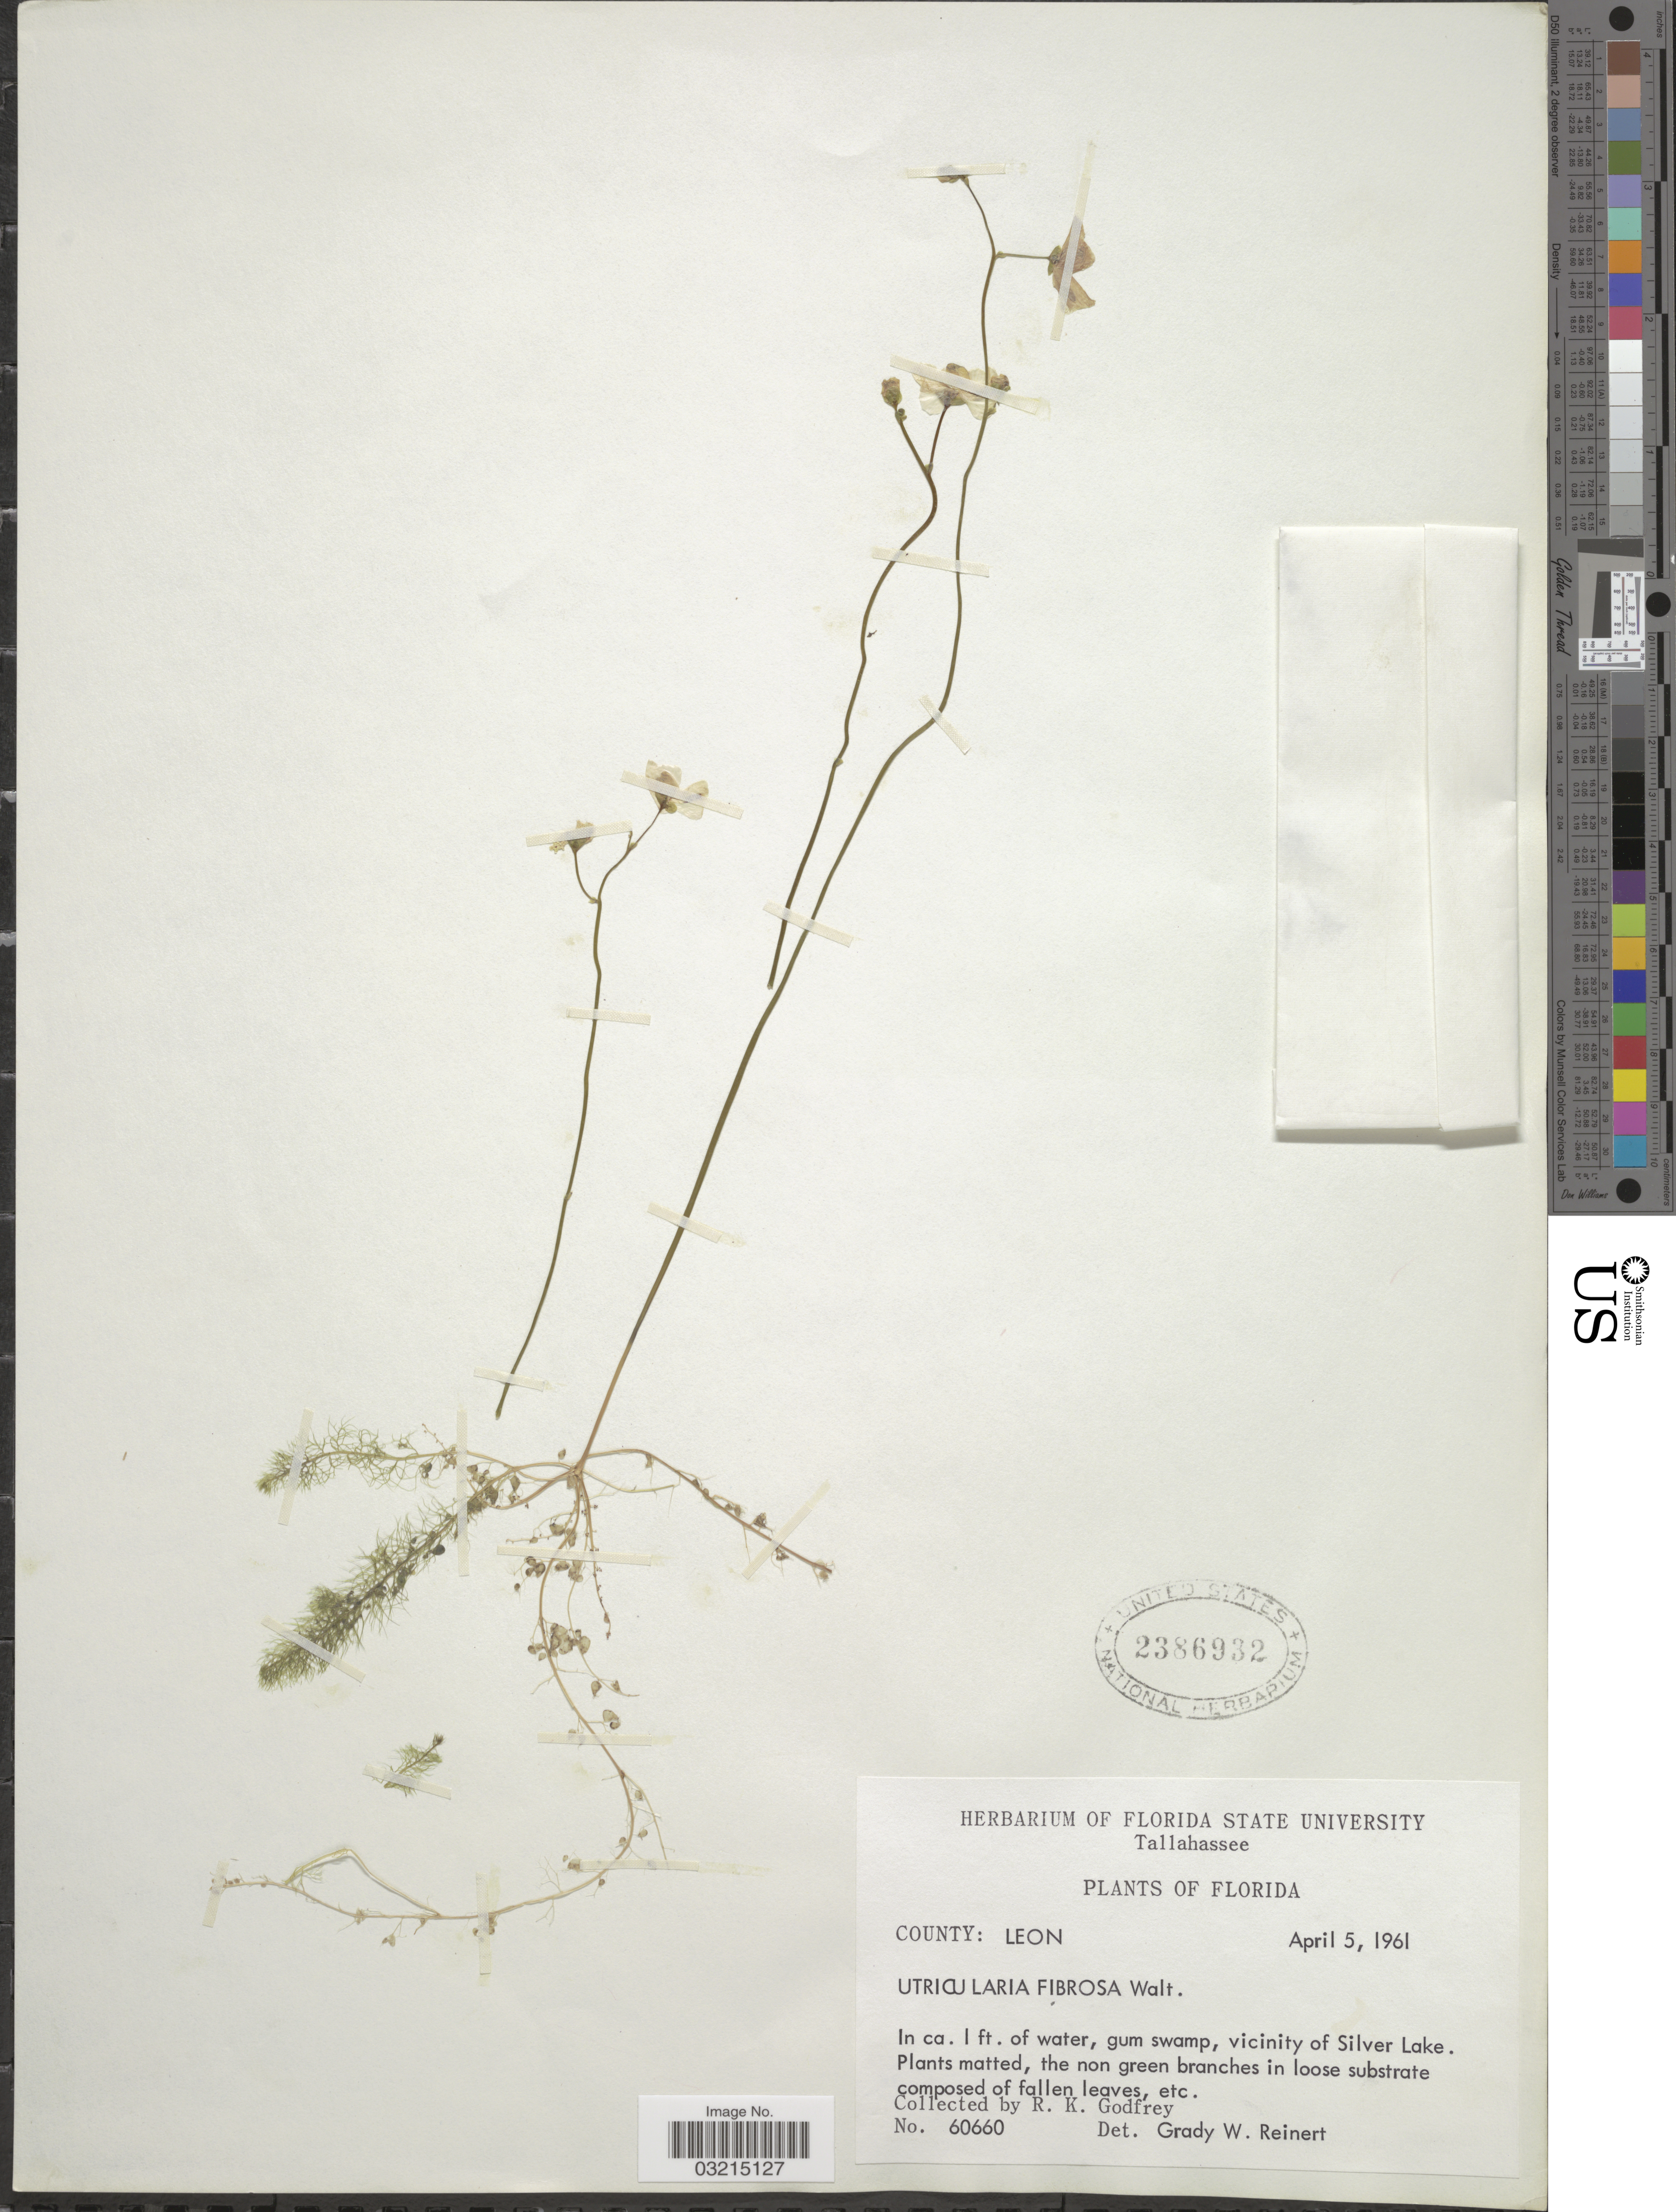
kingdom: Plantae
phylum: Tracheophyta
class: Magnoliopsida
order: Lamiales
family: Lentibulariaceae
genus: Utricularia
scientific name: Utricularia gibba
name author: L.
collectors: R. K. Godfrey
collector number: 60660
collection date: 1961-04-05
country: United States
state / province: Florida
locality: County: Leon. Gum swamp, vicinity of Silver Lake.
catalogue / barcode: US 2386932